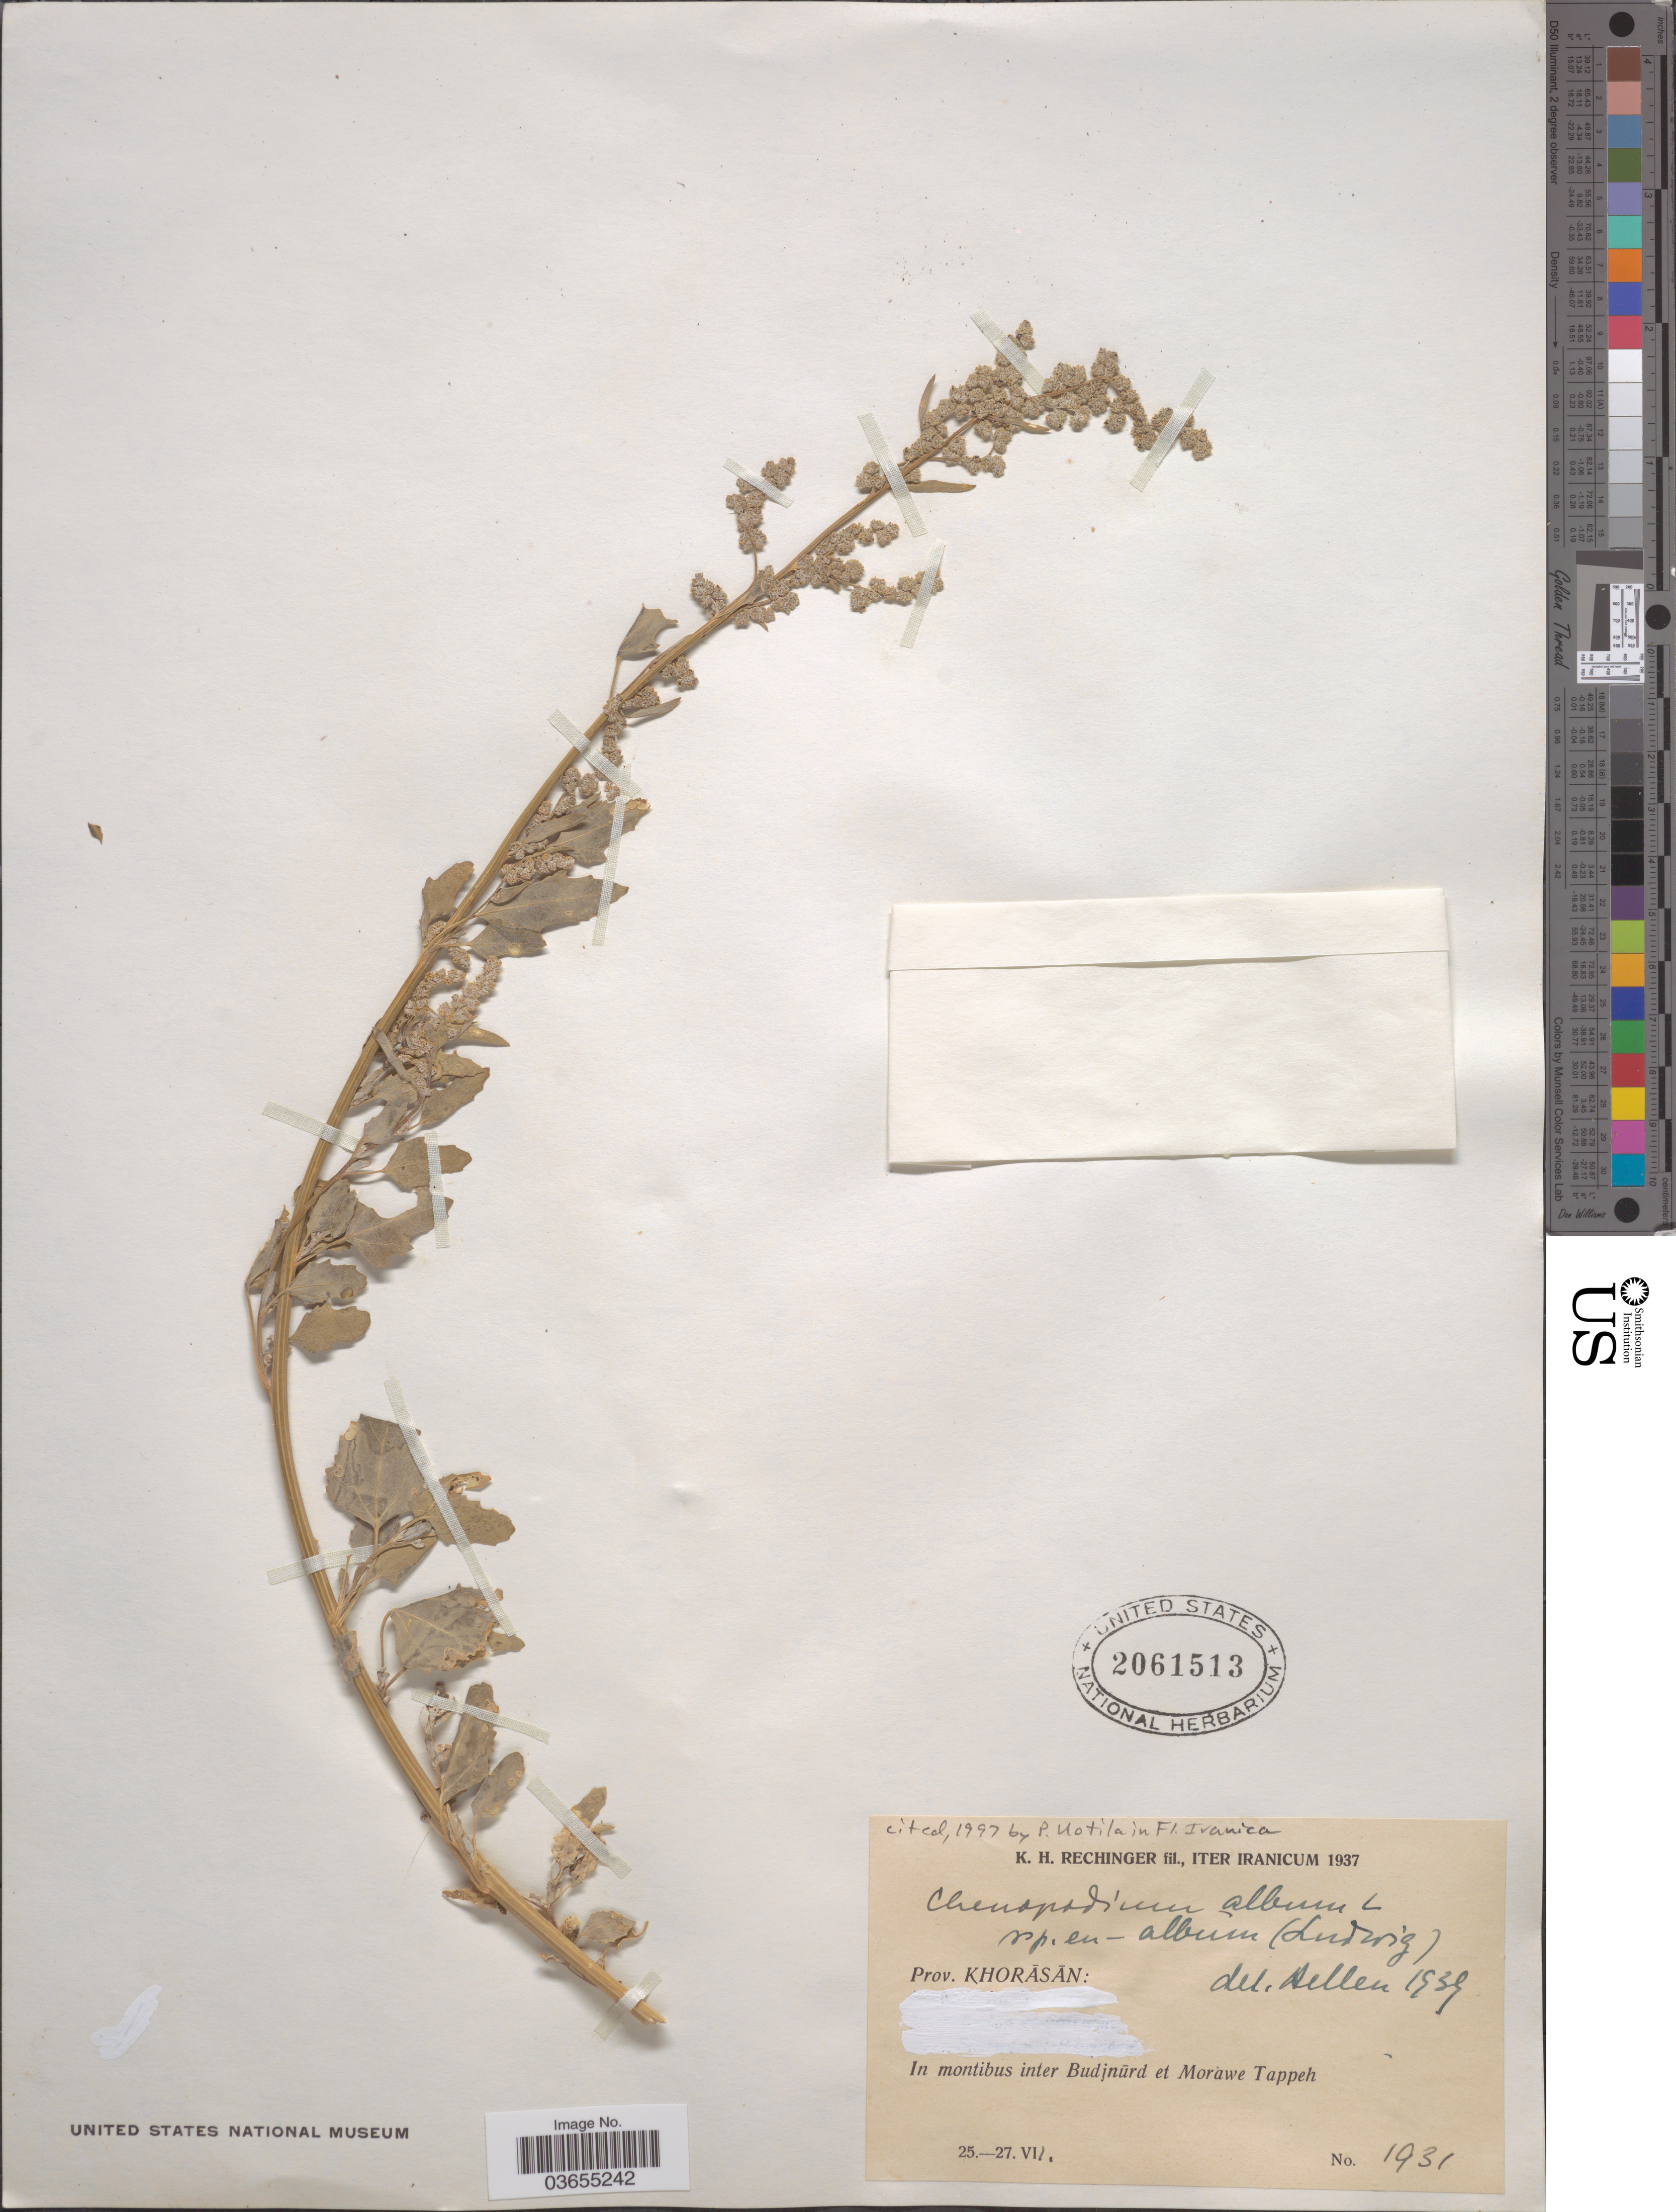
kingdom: Plantae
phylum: Tracheophyta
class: Magnoliopsida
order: Caryophyllales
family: Amaranthaceae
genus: Chenopodium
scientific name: Chenopodium album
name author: L.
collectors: K. H. Rechinger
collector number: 1931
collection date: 1937-07-25/1937-07-27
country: Iran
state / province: Khorasan [obsolete]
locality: Prov. Khorāsān: In montibus inter Budjnūrd et Morawe Tappeh.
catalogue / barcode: US 2061513